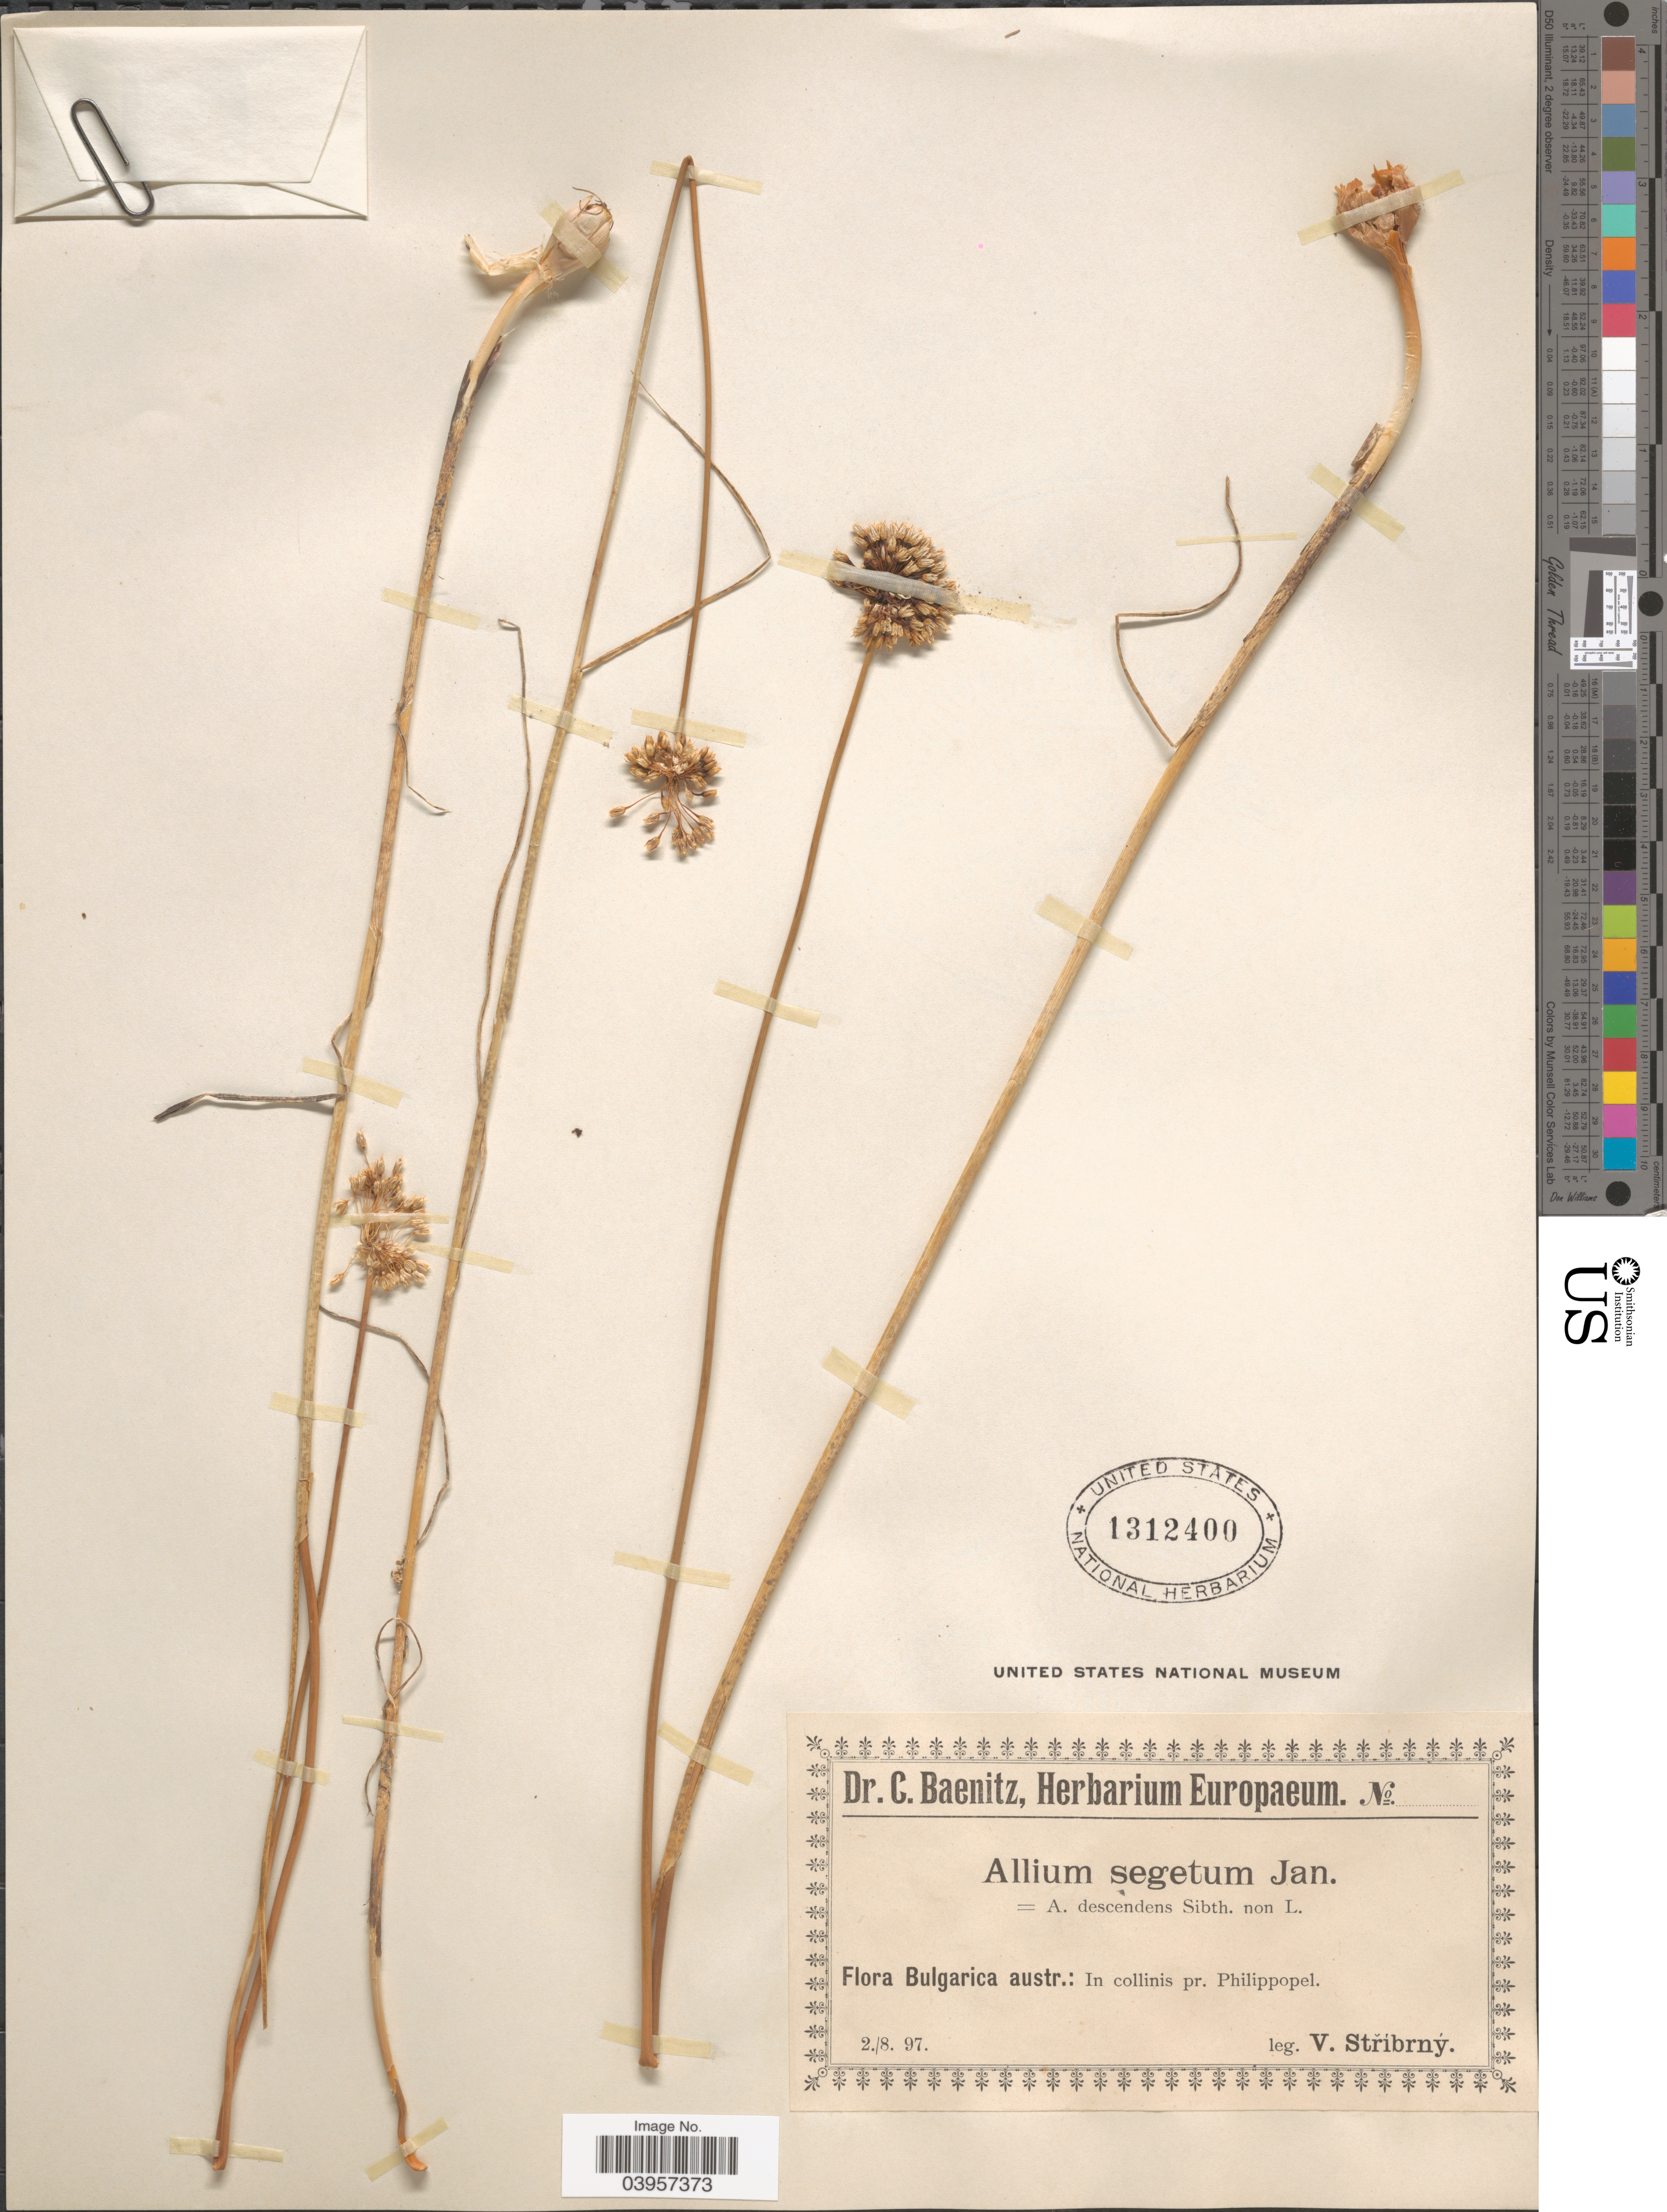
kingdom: Plantae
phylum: Tracheophyta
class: Liliopsida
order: Asparagales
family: Amaryllidaceae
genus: Allium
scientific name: Allium segetum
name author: Jan ex Schult. & Schult. f.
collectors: V. Stribrny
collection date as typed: Transcribed d/m/y: 2/8/97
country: Bulgaria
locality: In collinis pr. Philippopel.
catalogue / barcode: US 1312400